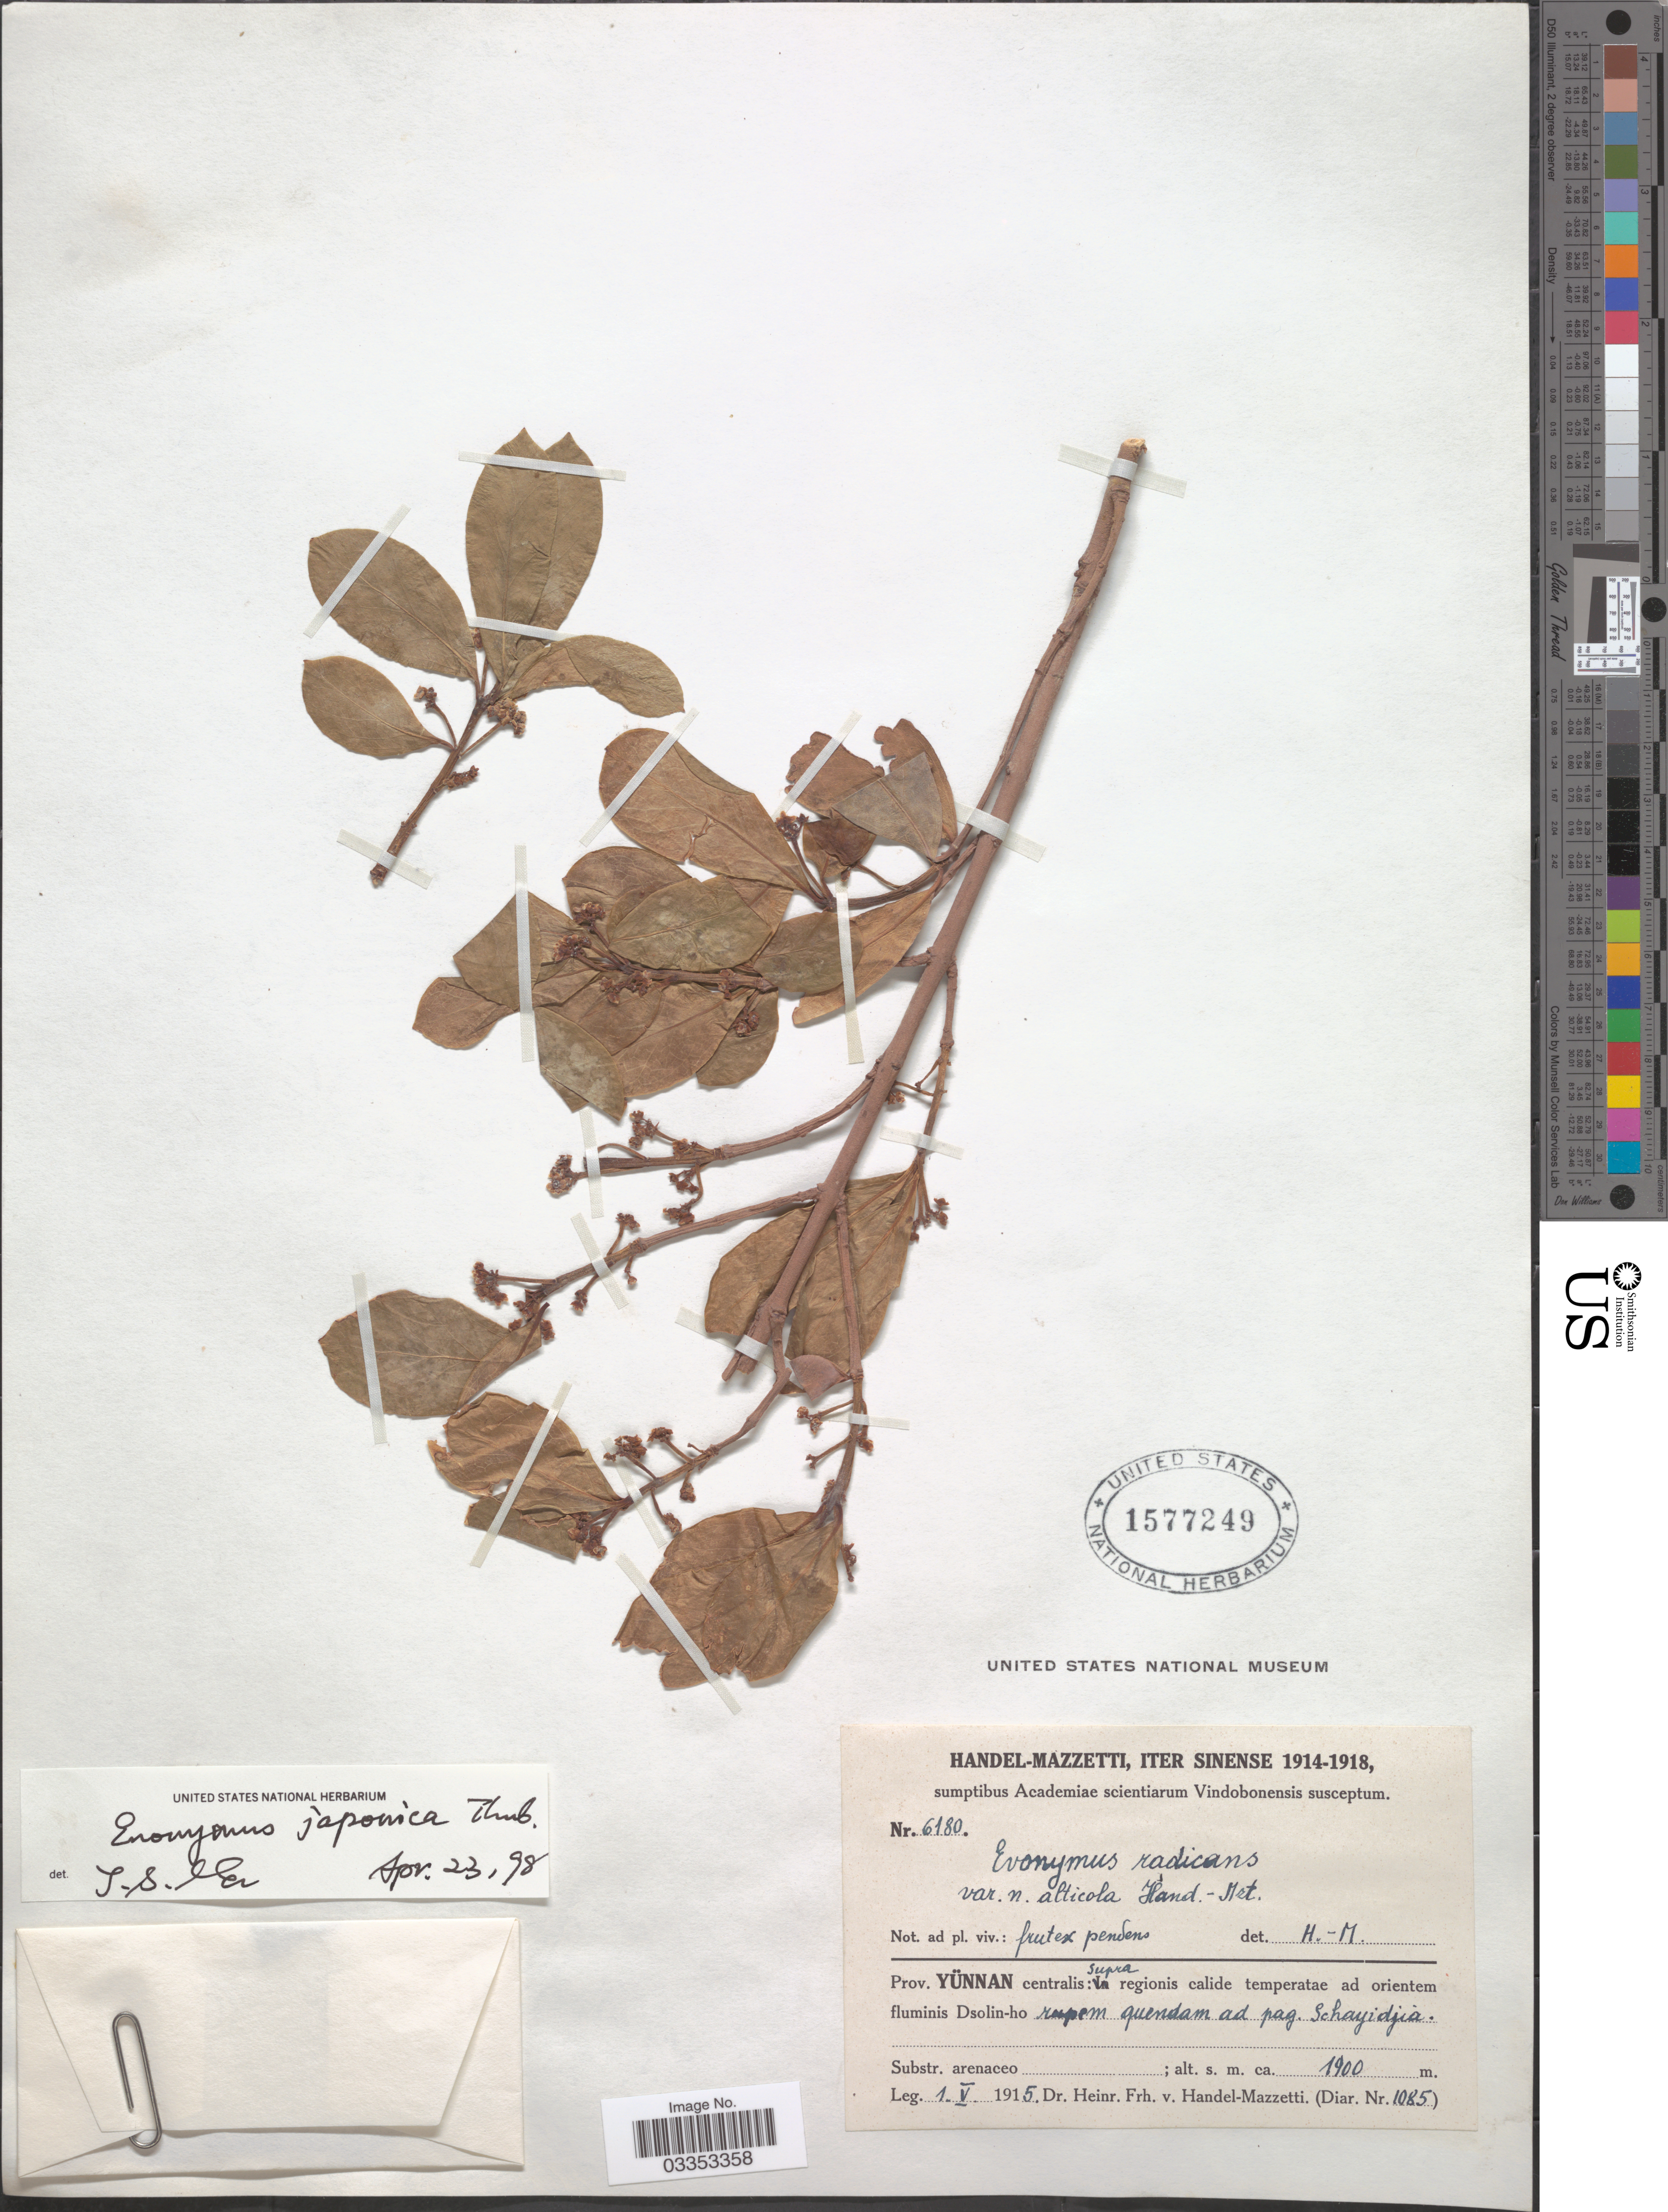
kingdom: Plantae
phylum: Tracheophyta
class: Magnoliopsida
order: Celastrales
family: Celastraceae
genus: Euonymus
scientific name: Euonymus japonicus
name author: Thunb.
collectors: H. Handel-Mazzetti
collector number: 6180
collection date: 1915-05-01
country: China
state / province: Yunnan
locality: Prov. Yünnan centralis: supra regionis calide temeratae ad orientem fluminis Dsolin-ho rupem quendam [interpreted] ad pag. Schayidjia [interpreted].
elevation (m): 1900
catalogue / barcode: US 1577249